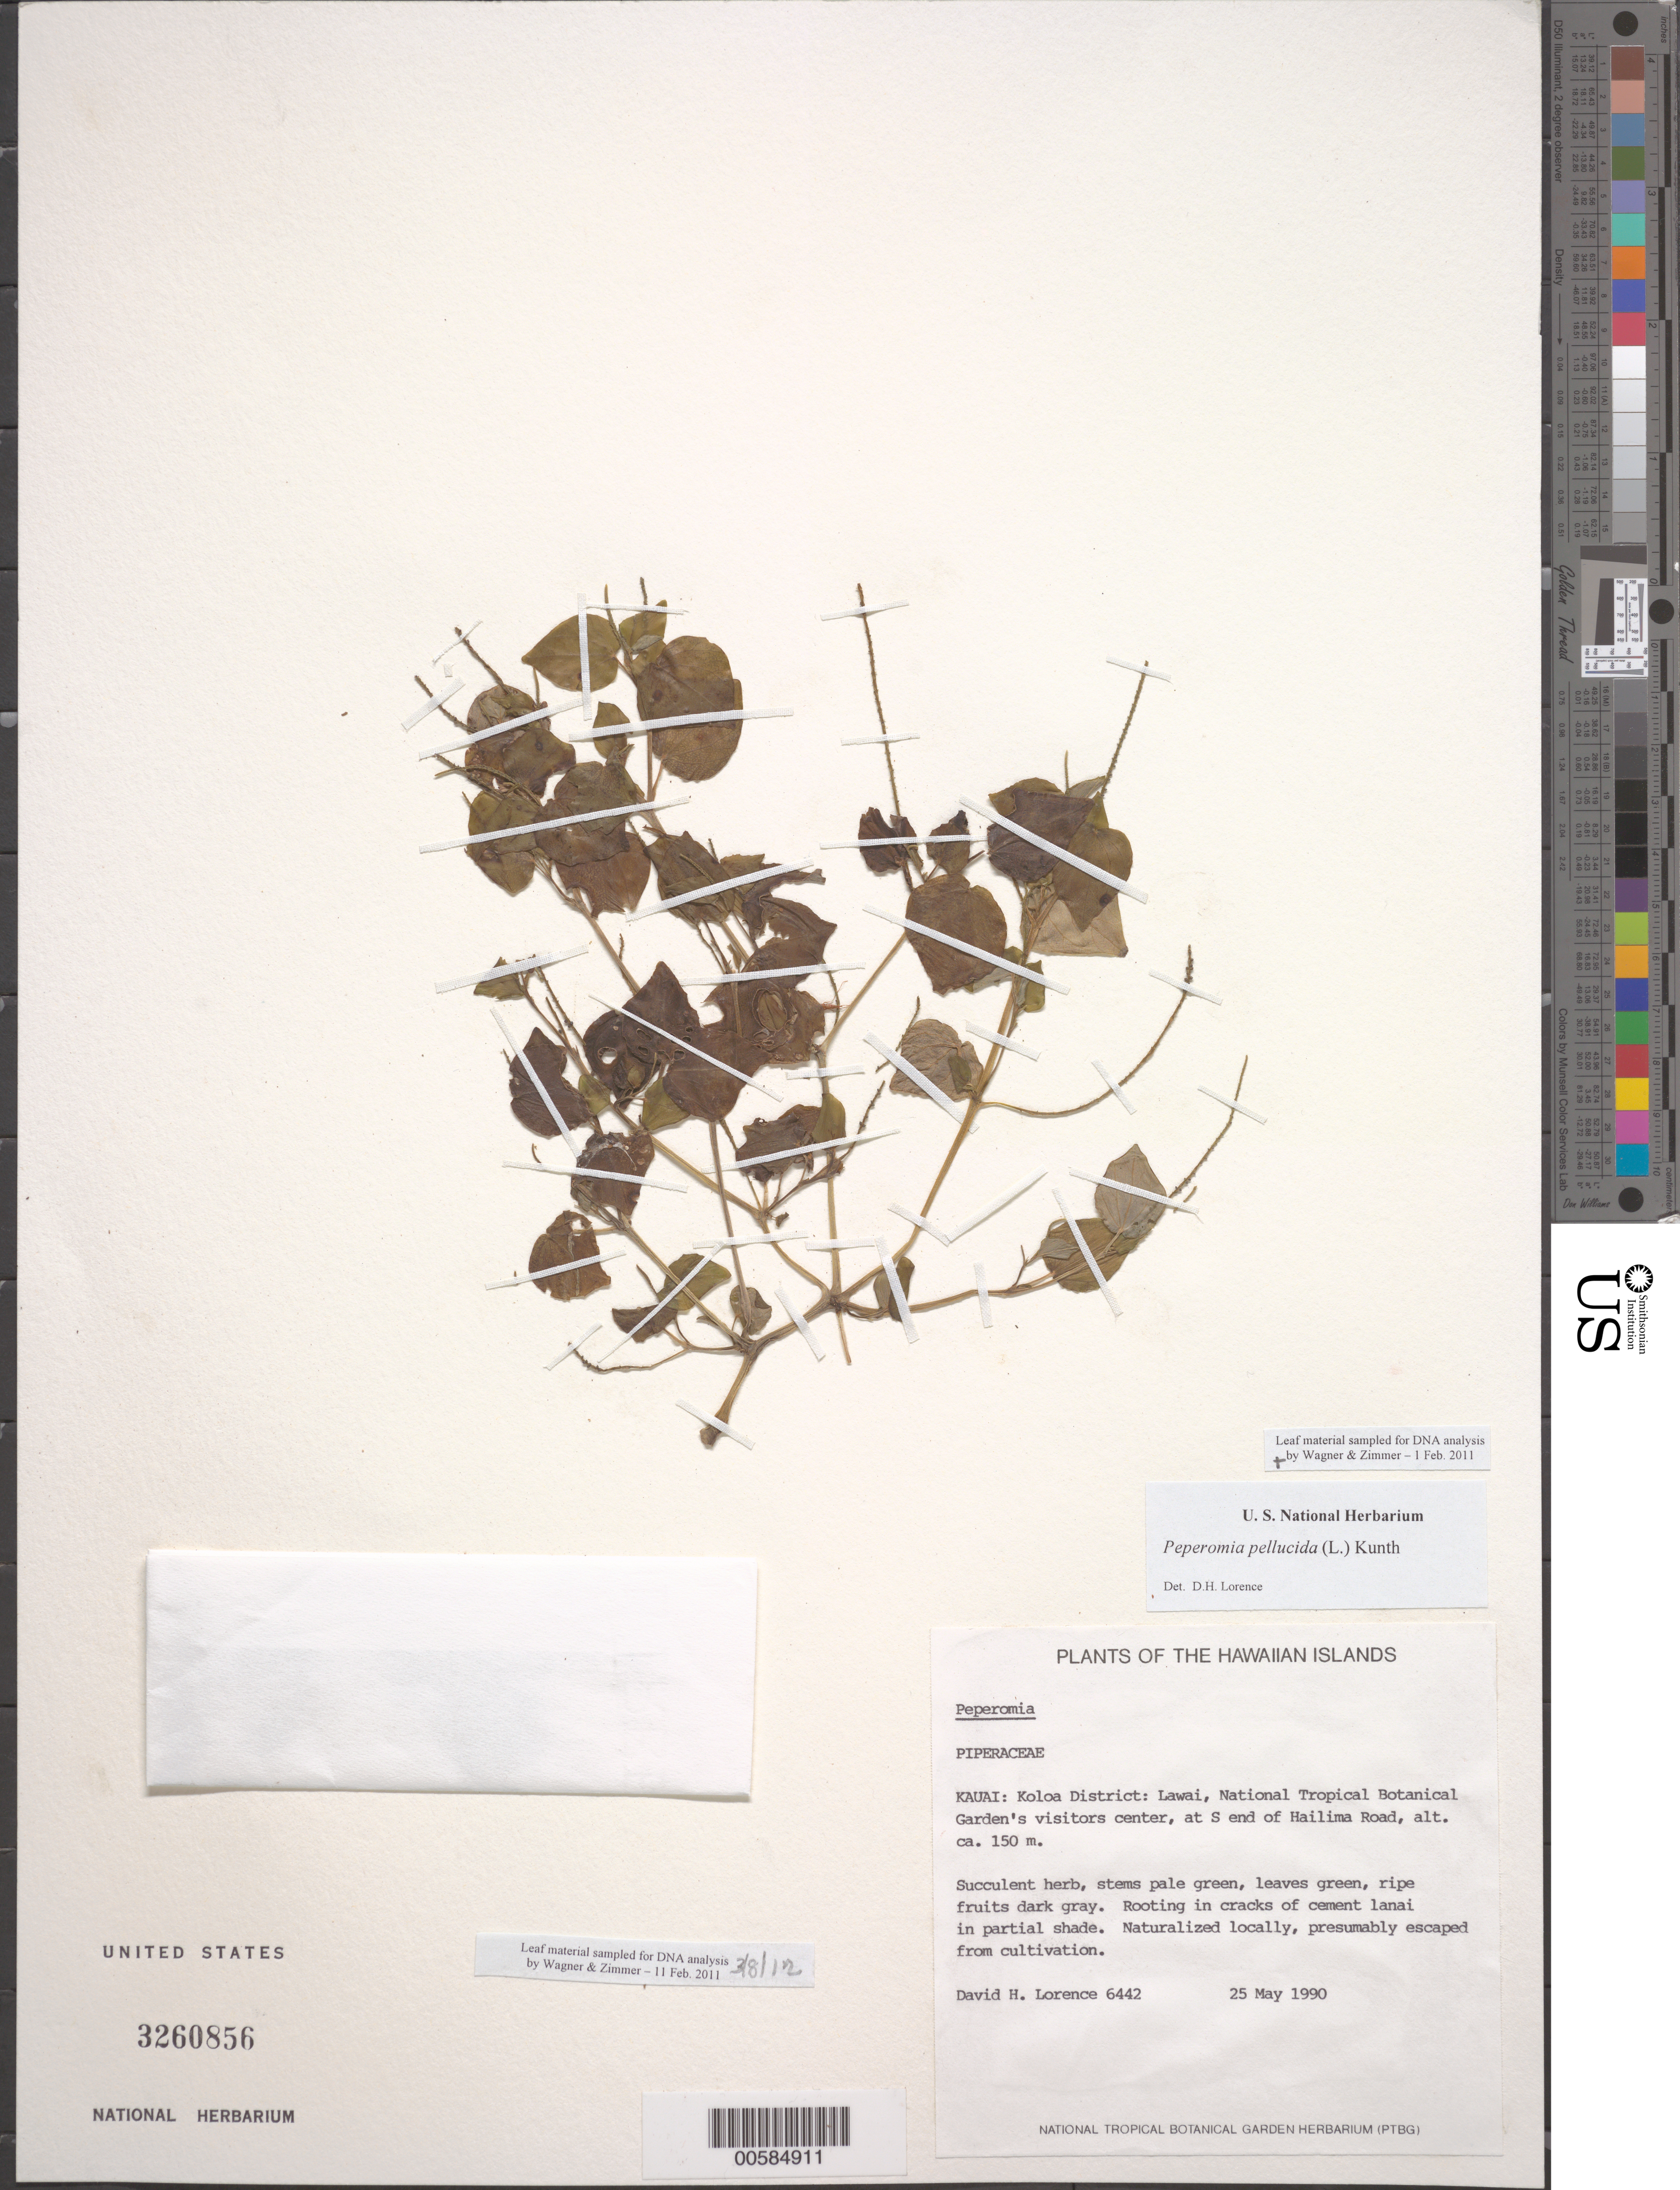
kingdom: Plantae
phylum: Tracheophyta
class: Magnoliopsida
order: Piperales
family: Piperaceae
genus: Peperomia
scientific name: Peperomia pellucida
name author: (L.) Kunth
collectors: D. Lorence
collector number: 6442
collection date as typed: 25 May 1990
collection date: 1990-05-25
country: United States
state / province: Hawaii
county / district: Kauai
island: Kaua'i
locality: Koloa Dist: Lawai, National Tropical Botanical Garden's visitors center, at S end of Hailima Rd.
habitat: Cracks of cement lanai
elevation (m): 150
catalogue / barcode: US 3260856